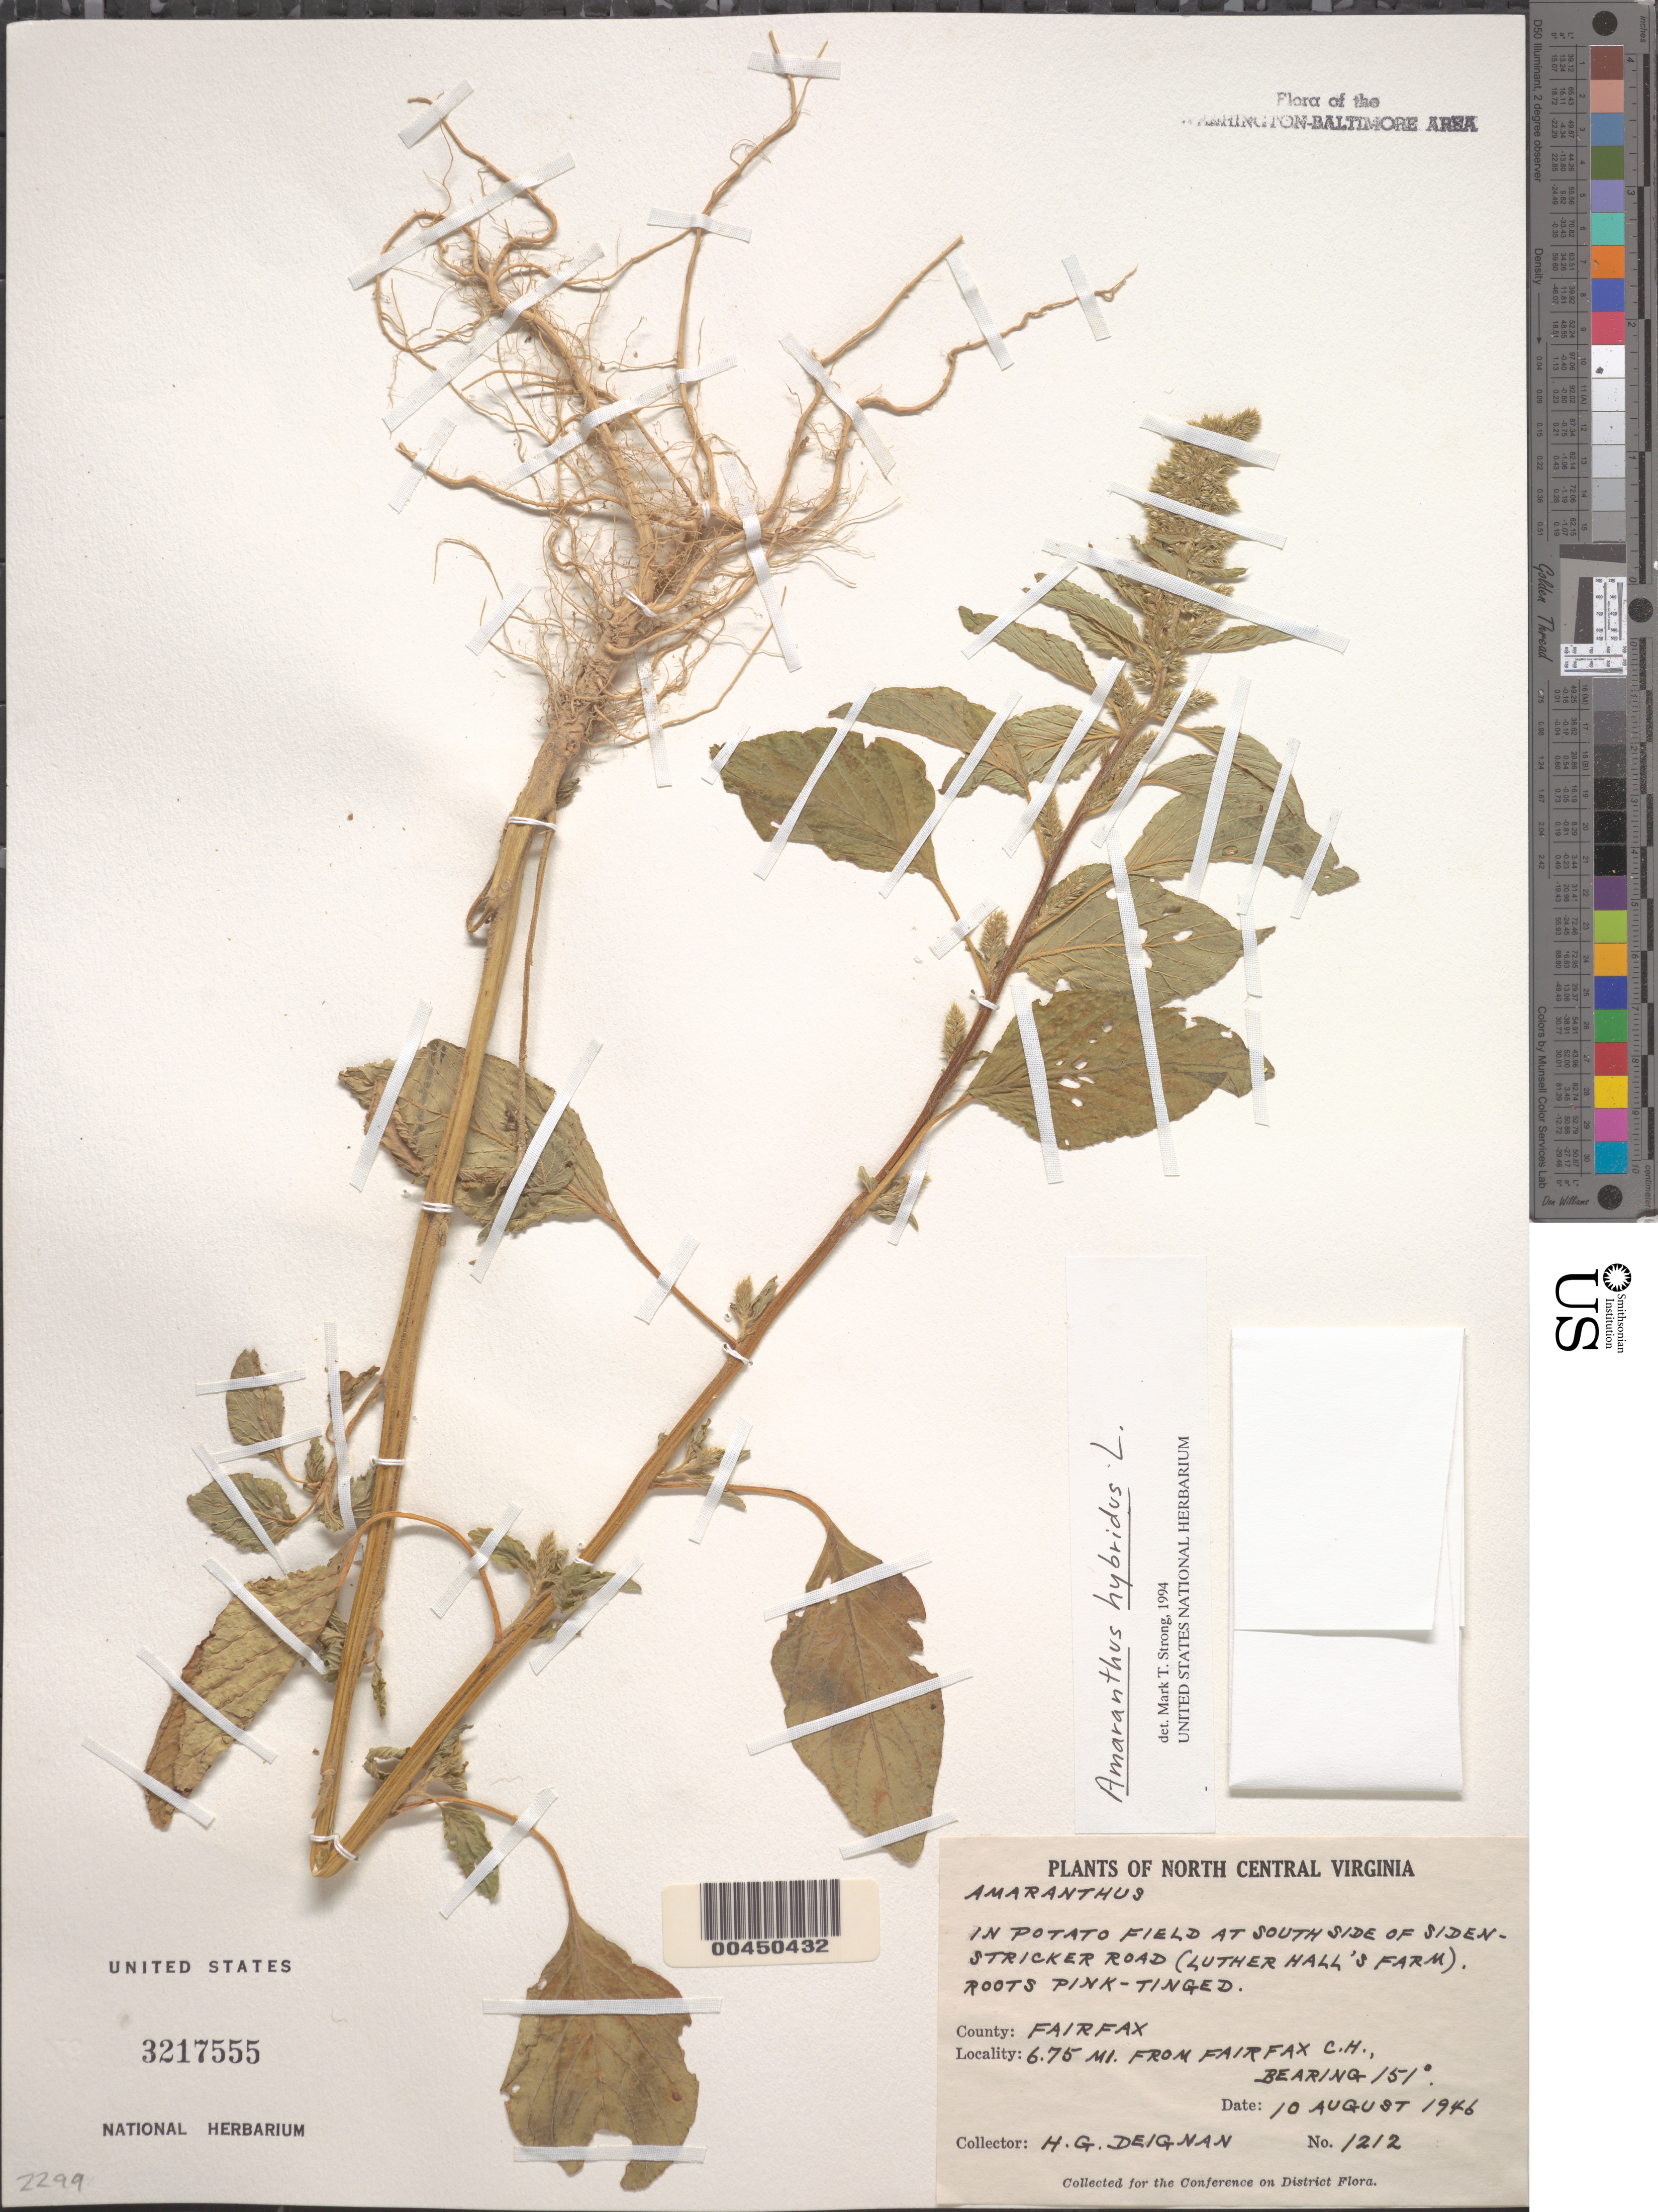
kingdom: Plantae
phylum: Tracheophyta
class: Magnoliopsida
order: Caryophyllales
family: Amaranthaceae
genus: Amaranthus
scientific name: Amaranthus hybridus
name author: L.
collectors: H. Deignan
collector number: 1212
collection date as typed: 10 Aug 1946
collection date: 1946-08-10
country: United States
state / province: Virginia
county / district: Fairfax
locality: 6.75 mi. from Fairfax Court House, Luther Hall's Farm, S side of Sidenstricker Road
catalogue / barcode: US 3217555